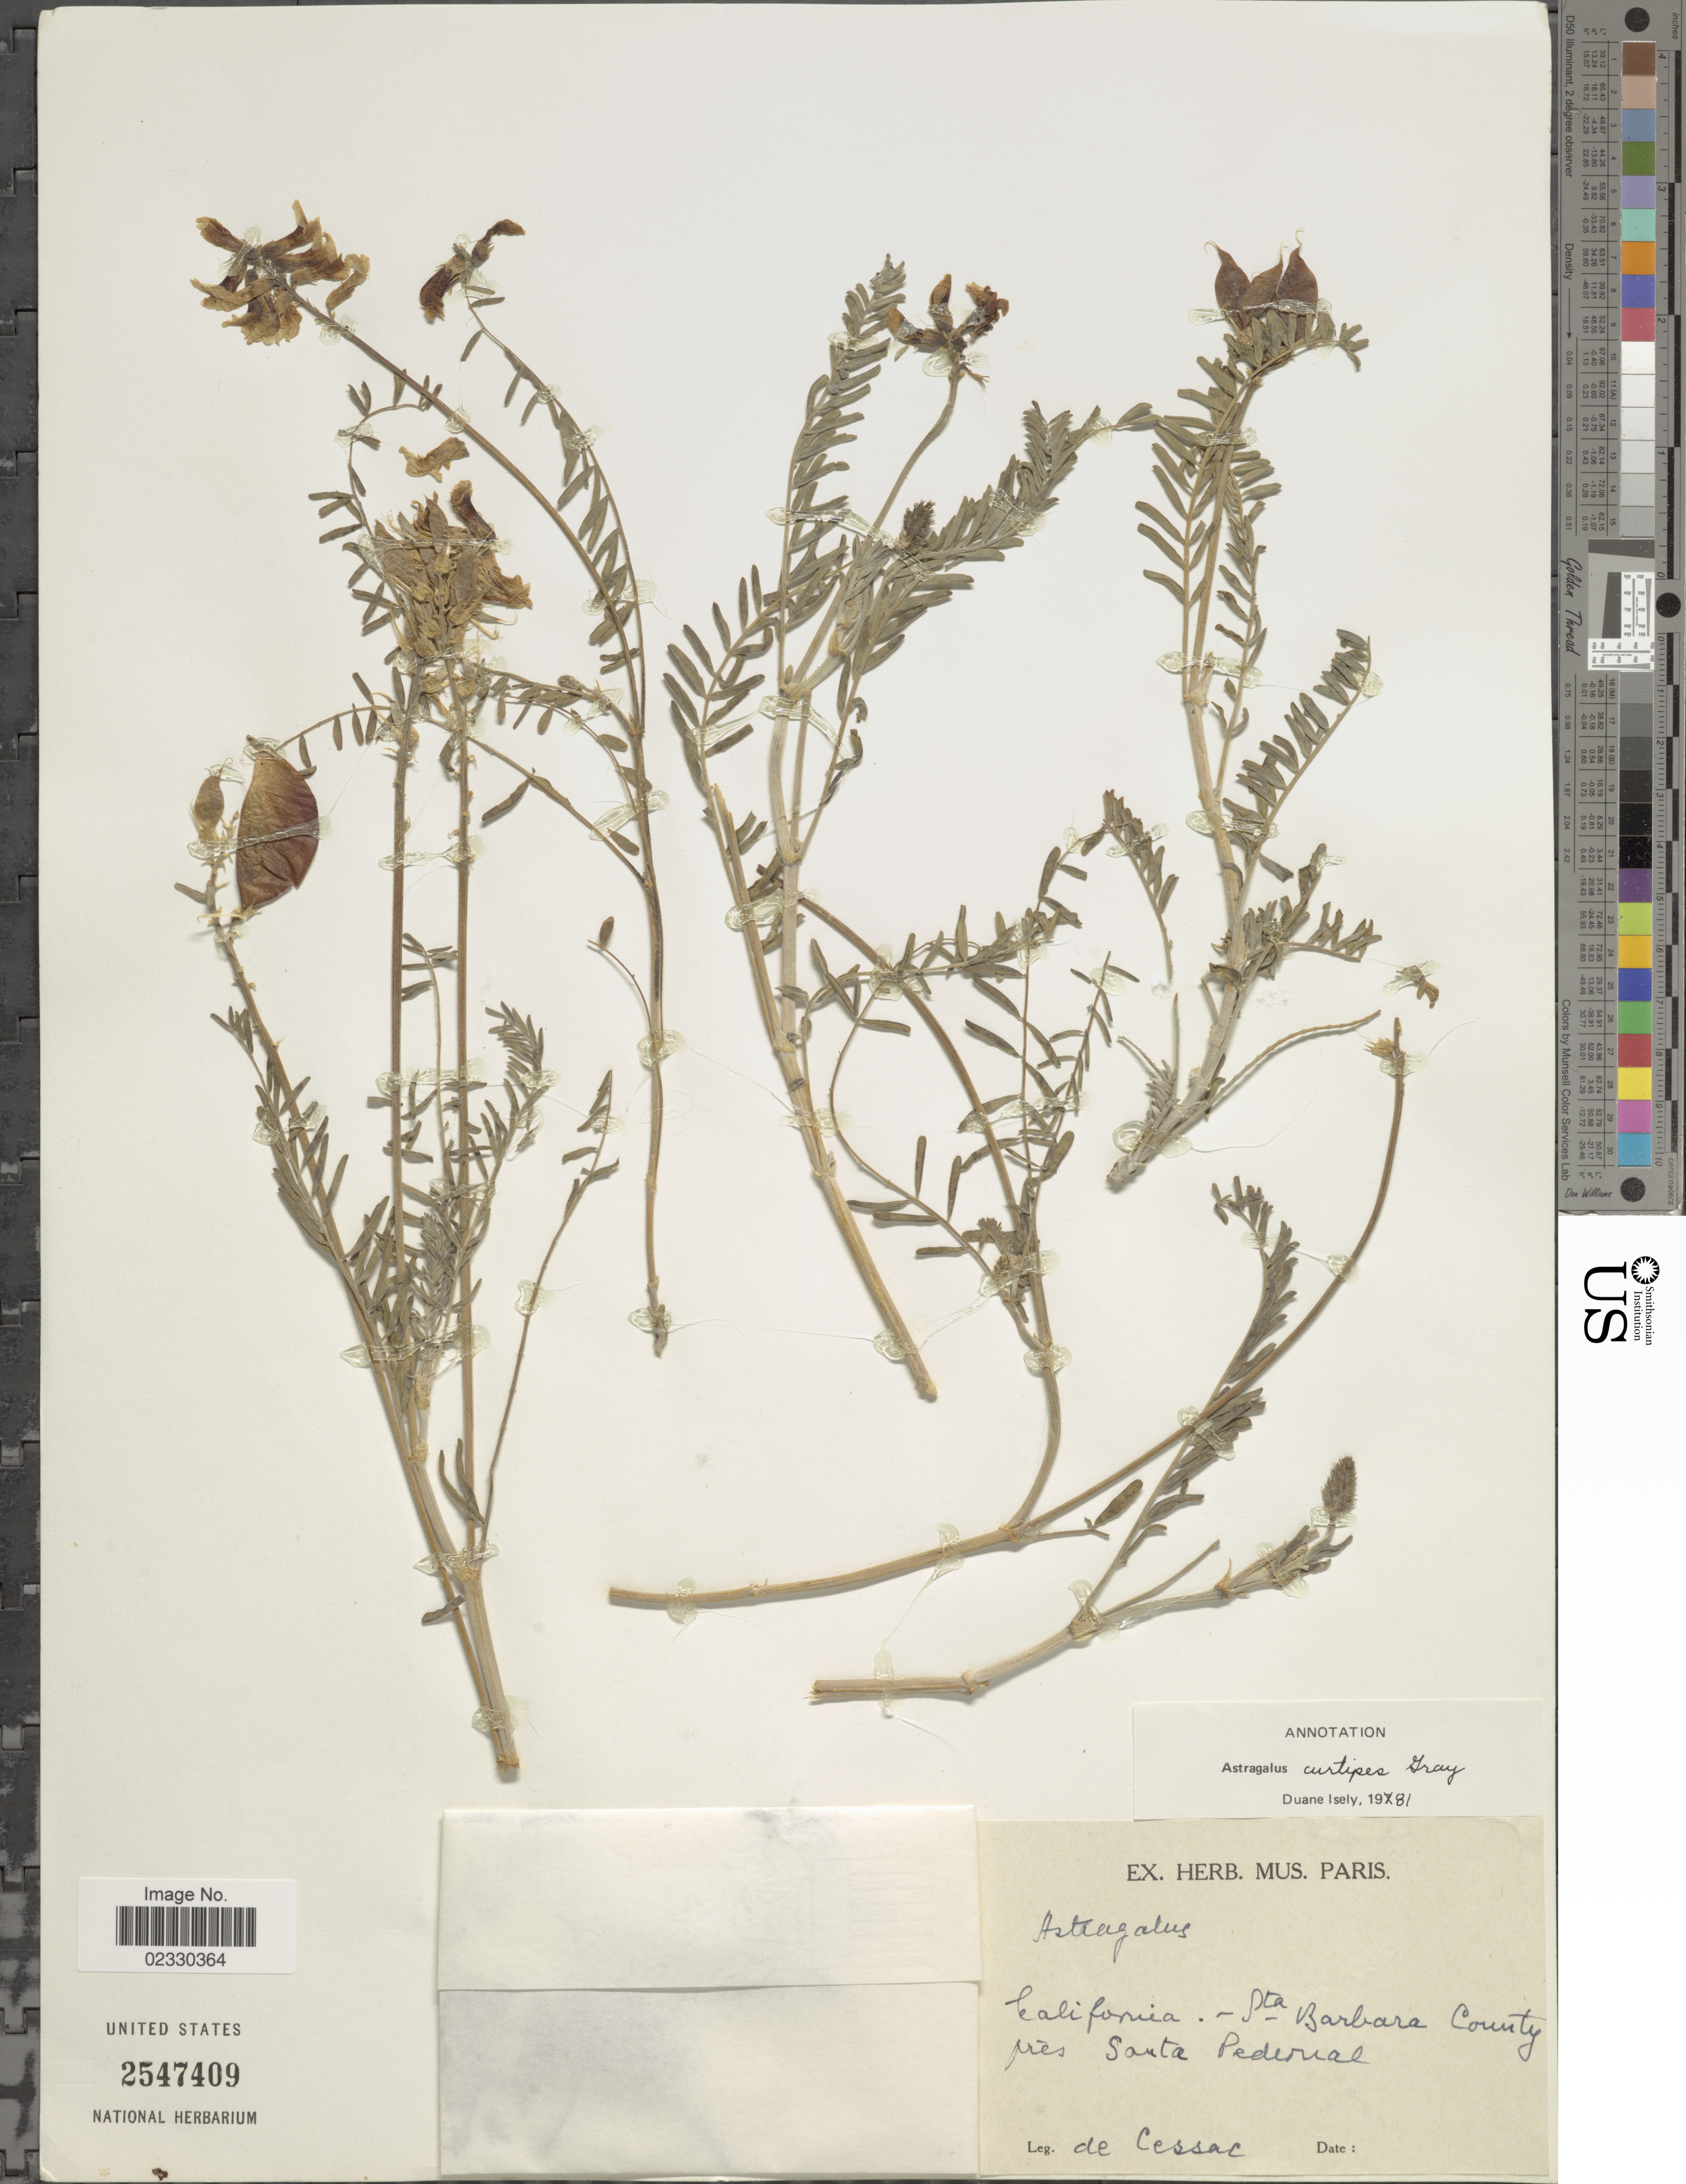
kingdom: Plantae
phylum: Tracheophyta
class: Magnoliopsida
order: Fabales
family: Fabaceae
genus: Astragalus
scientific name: Astragalus curtipes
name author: A. Gray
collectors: -. de Cessac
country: United States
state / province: California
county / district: Santa Barbara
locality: Sta. Barbara County, pres Santa Pedernal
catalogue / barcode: US 2547409